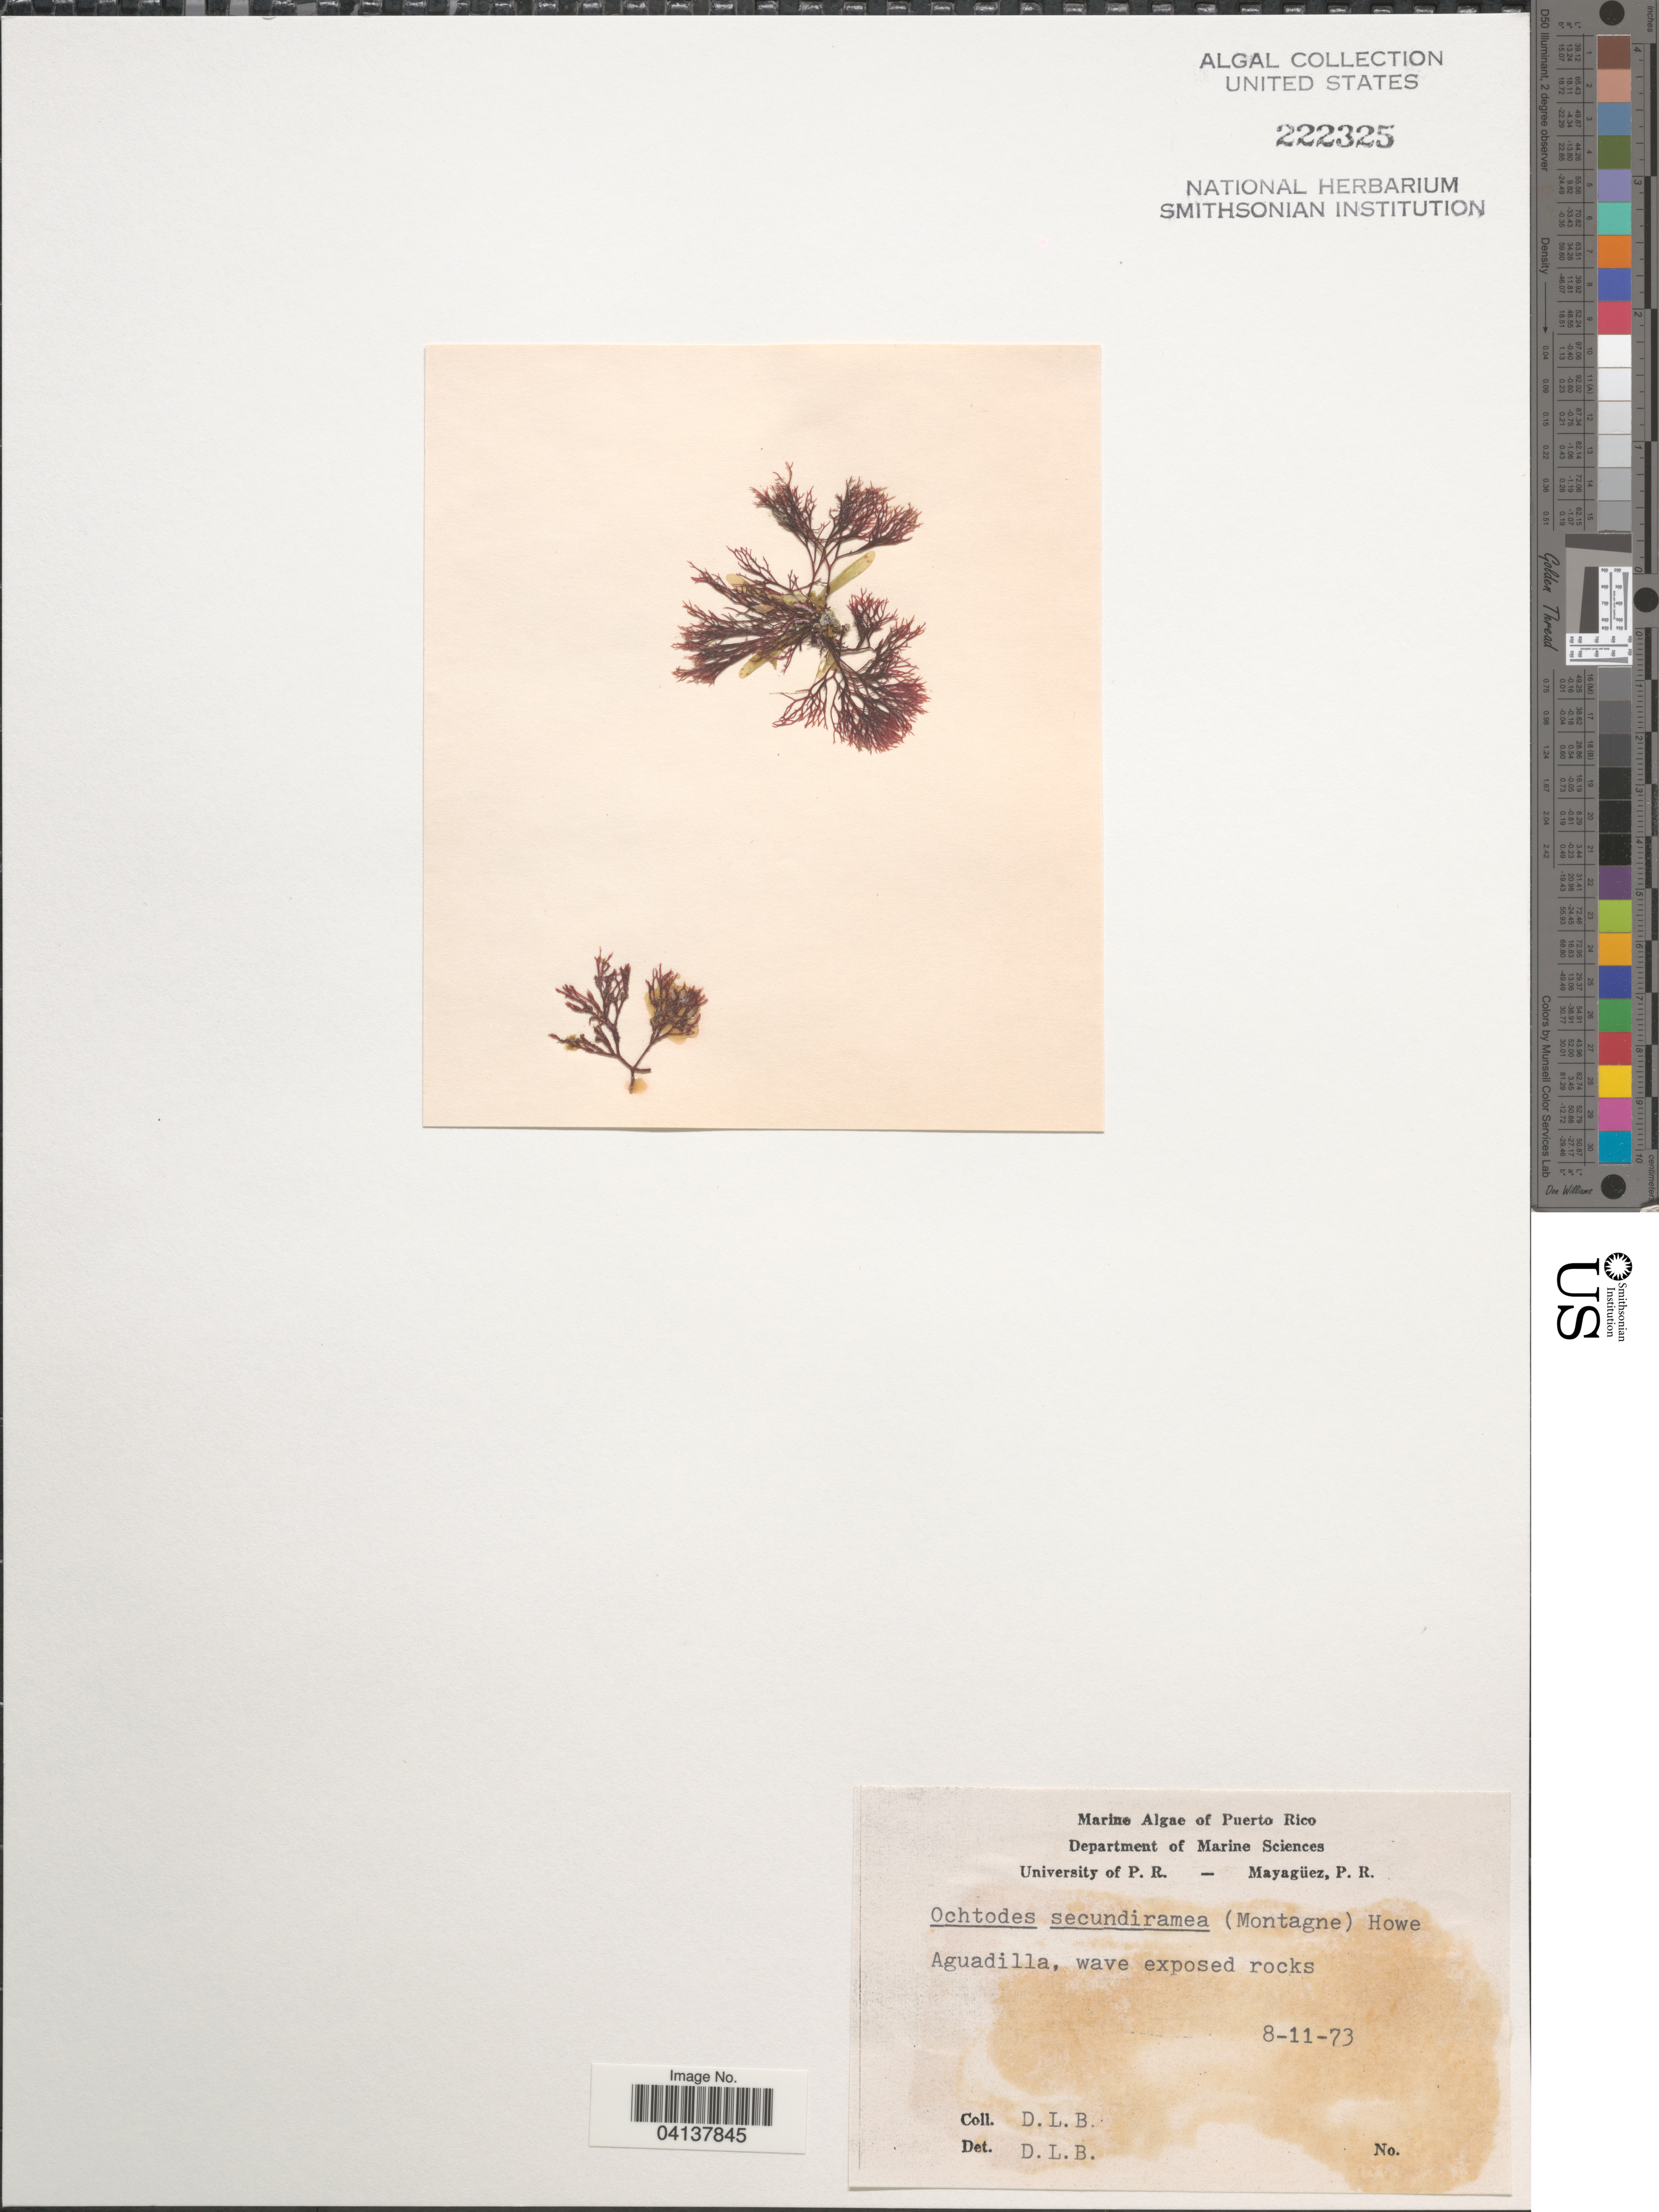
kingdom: Plantae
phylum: Rhodophyta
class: Florideophyceae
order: Gigartinales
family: Rhizophyllidaceae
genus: Ochtodes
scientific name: Ochtodes secundiramea, ined.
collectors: D. L. B.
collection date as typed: Transcribed d/m/y: 8/11/73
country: Puerto Rico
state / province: Aguadilla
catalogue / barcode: US 222325